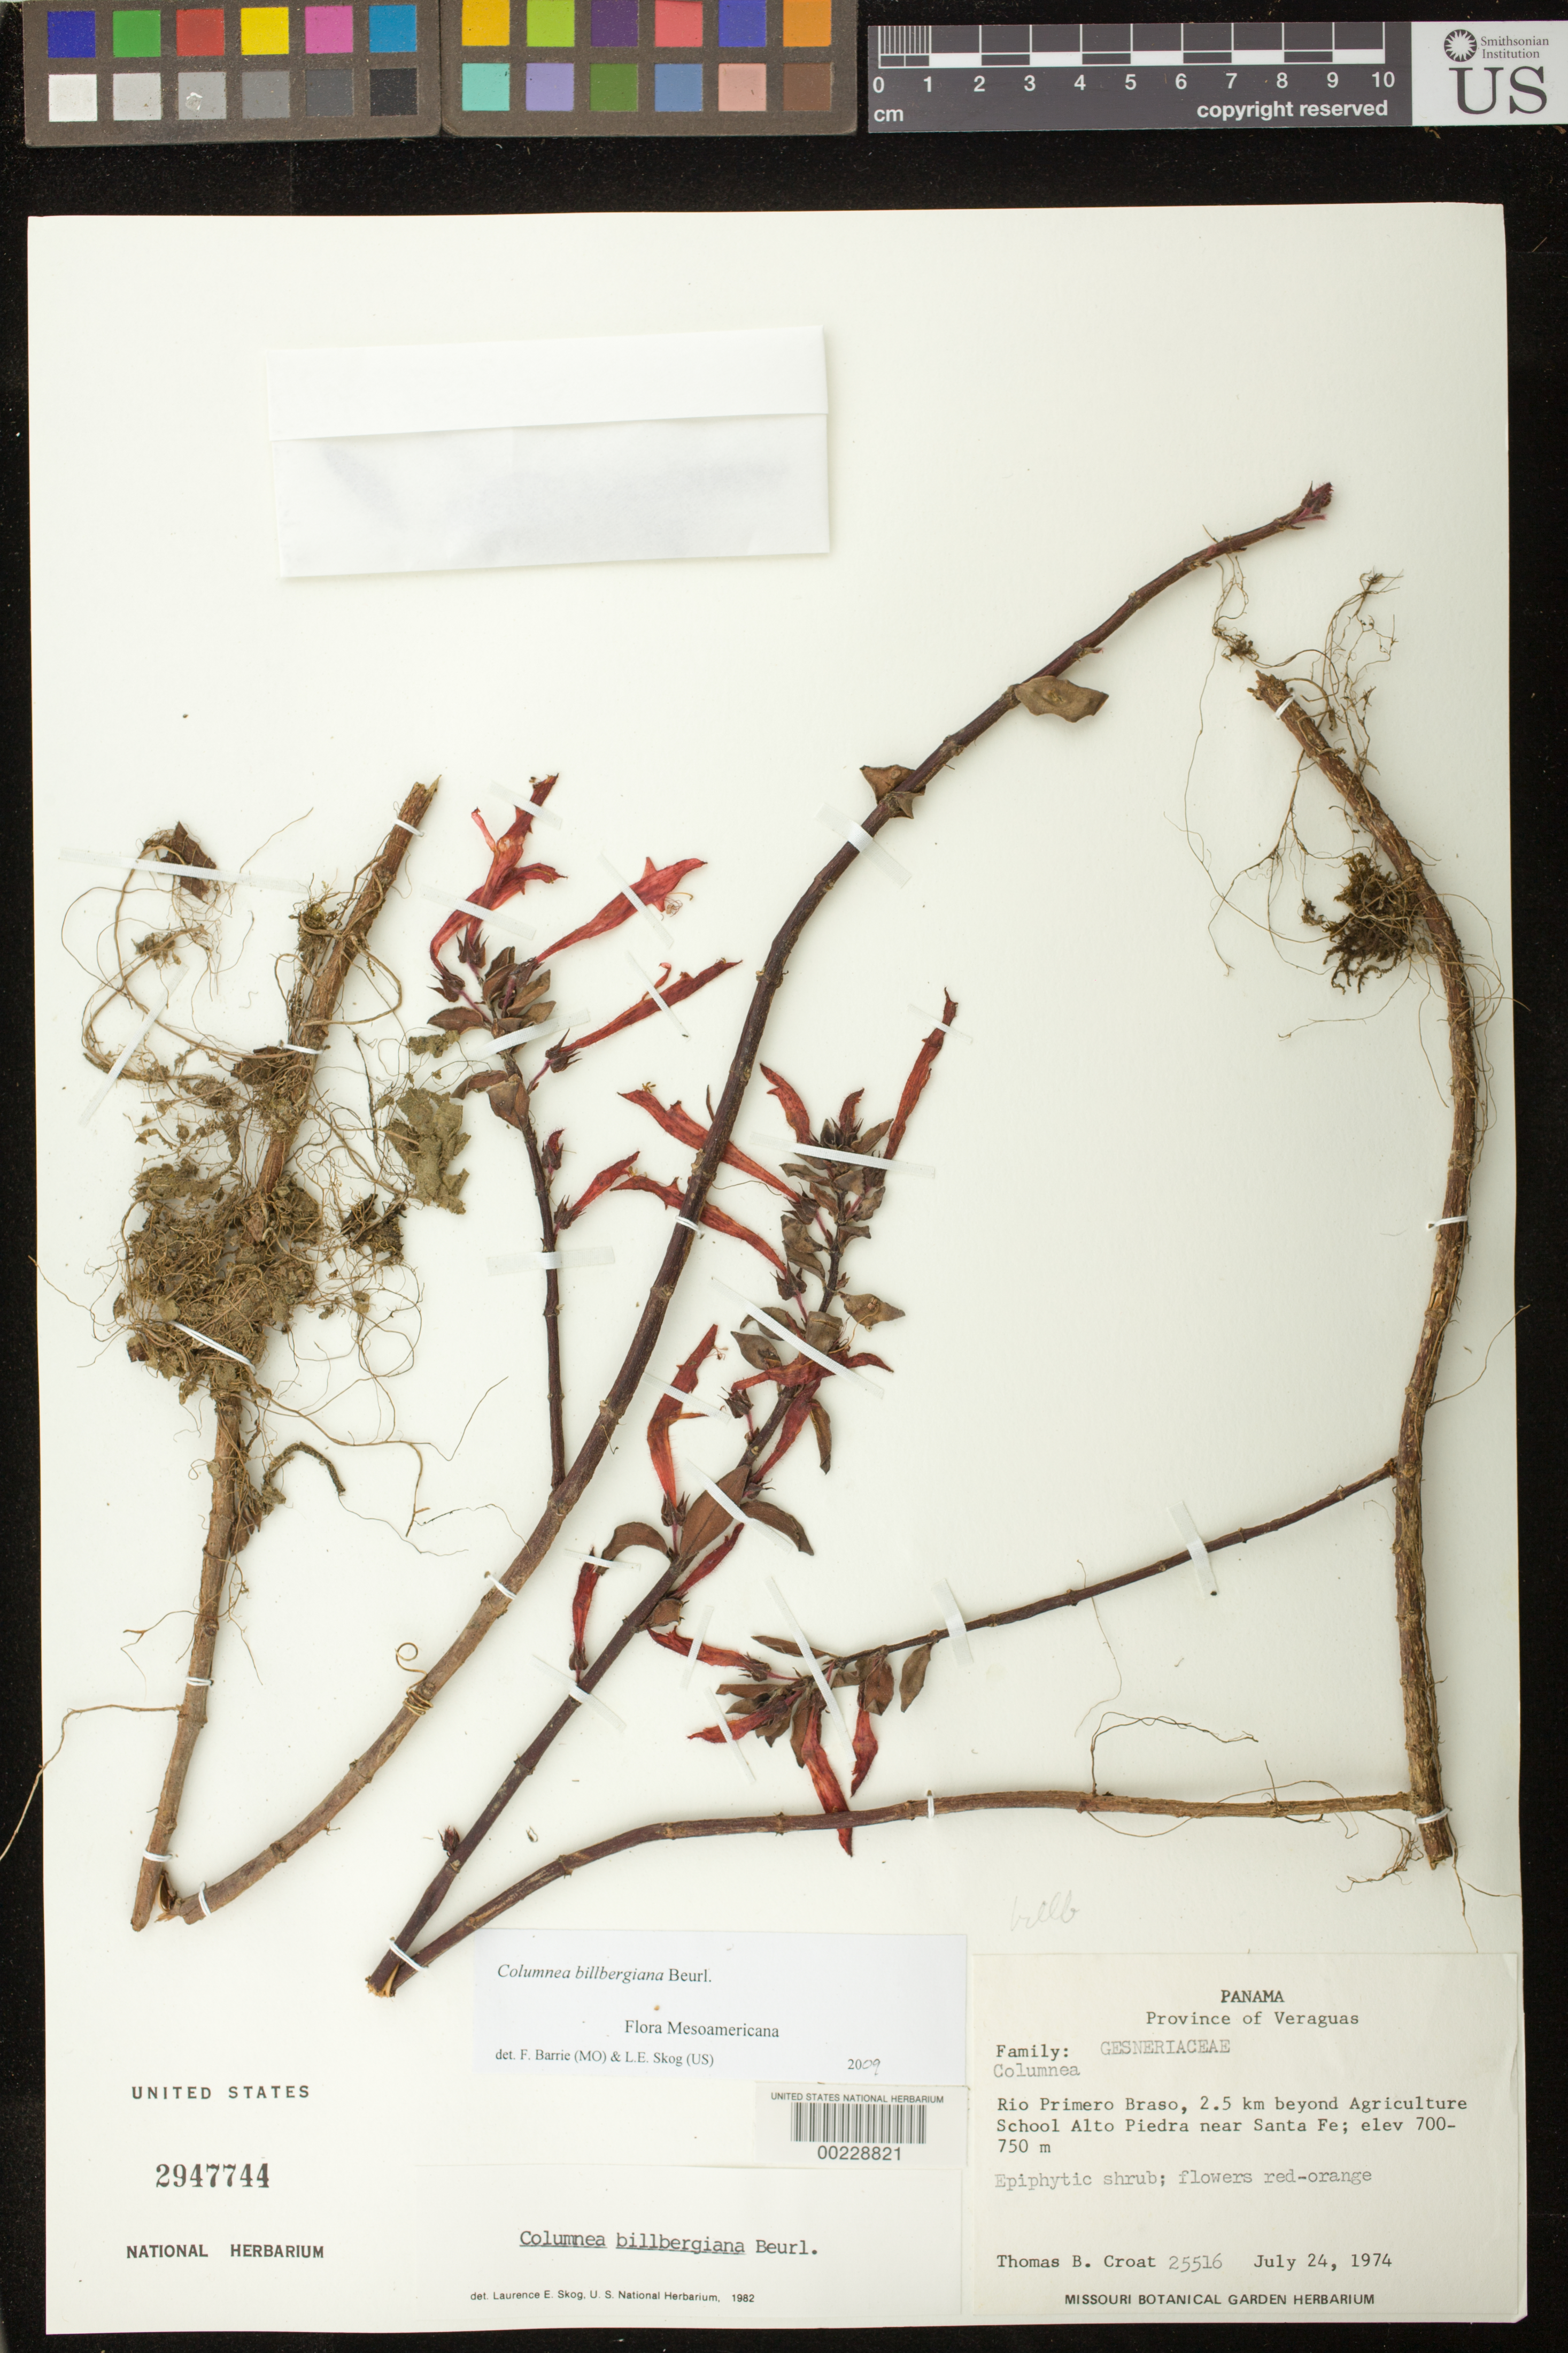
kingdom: Plantae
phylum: Tracheophyta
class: Magnoliopsida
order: Lamiales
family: Gesneriaceae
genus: Columnea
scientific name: Columnea billbergiana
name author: Beurl.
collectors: T. B. Croat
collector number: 25516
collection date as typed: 24 Jul 1974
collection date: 1974-07-24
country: Panama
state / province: Veraguas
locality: Rio Primero Braso, 2.5 km beyond agriculture school Alto Piedra near Santa Fe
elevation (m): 700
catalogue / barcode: US 2947744